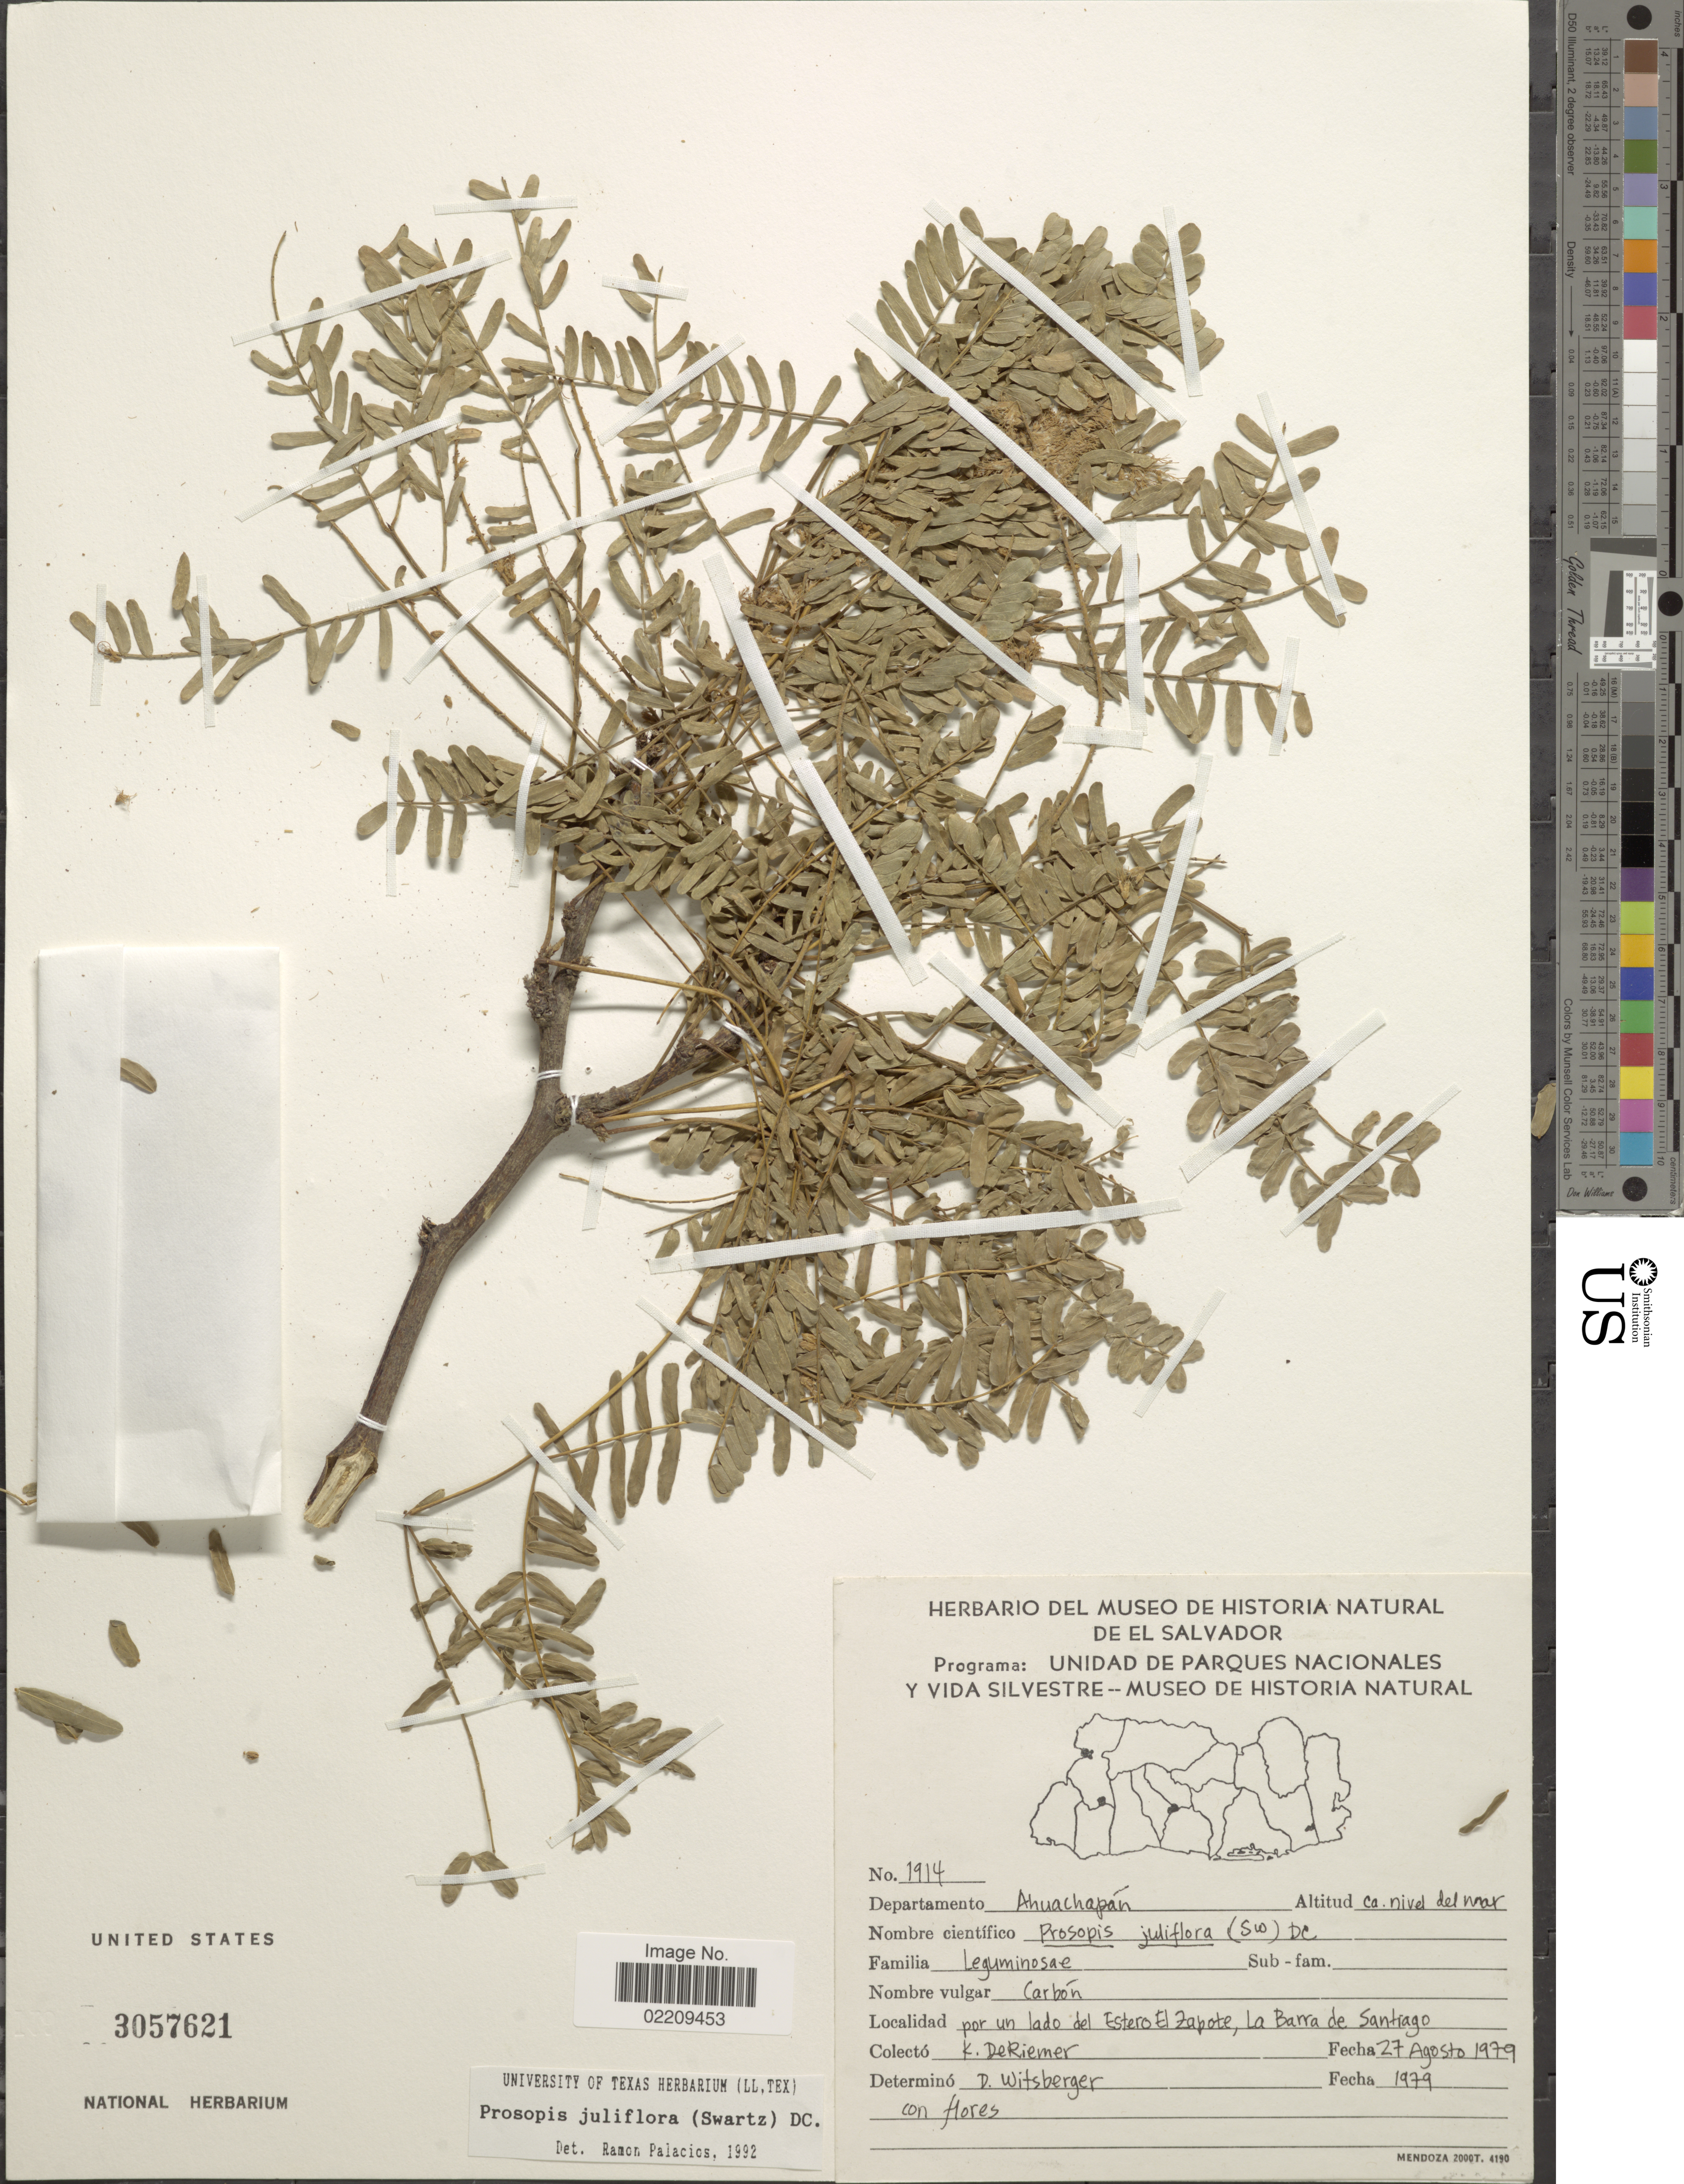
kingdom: Plantae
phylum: Tracheophyta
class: Magnoliopsida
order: Fabales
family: Fabaceae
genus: Neltuma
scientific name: Neltuma juliflora var. juliflora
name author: (Sw.) Raf.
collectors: K. DeRiemer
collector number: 1914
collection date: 1979-08-27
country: El Salvador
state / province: Ahuachapan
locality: Por un lado del Estero El Zapote, La Barra de Santiago.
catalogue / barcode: US 3057621